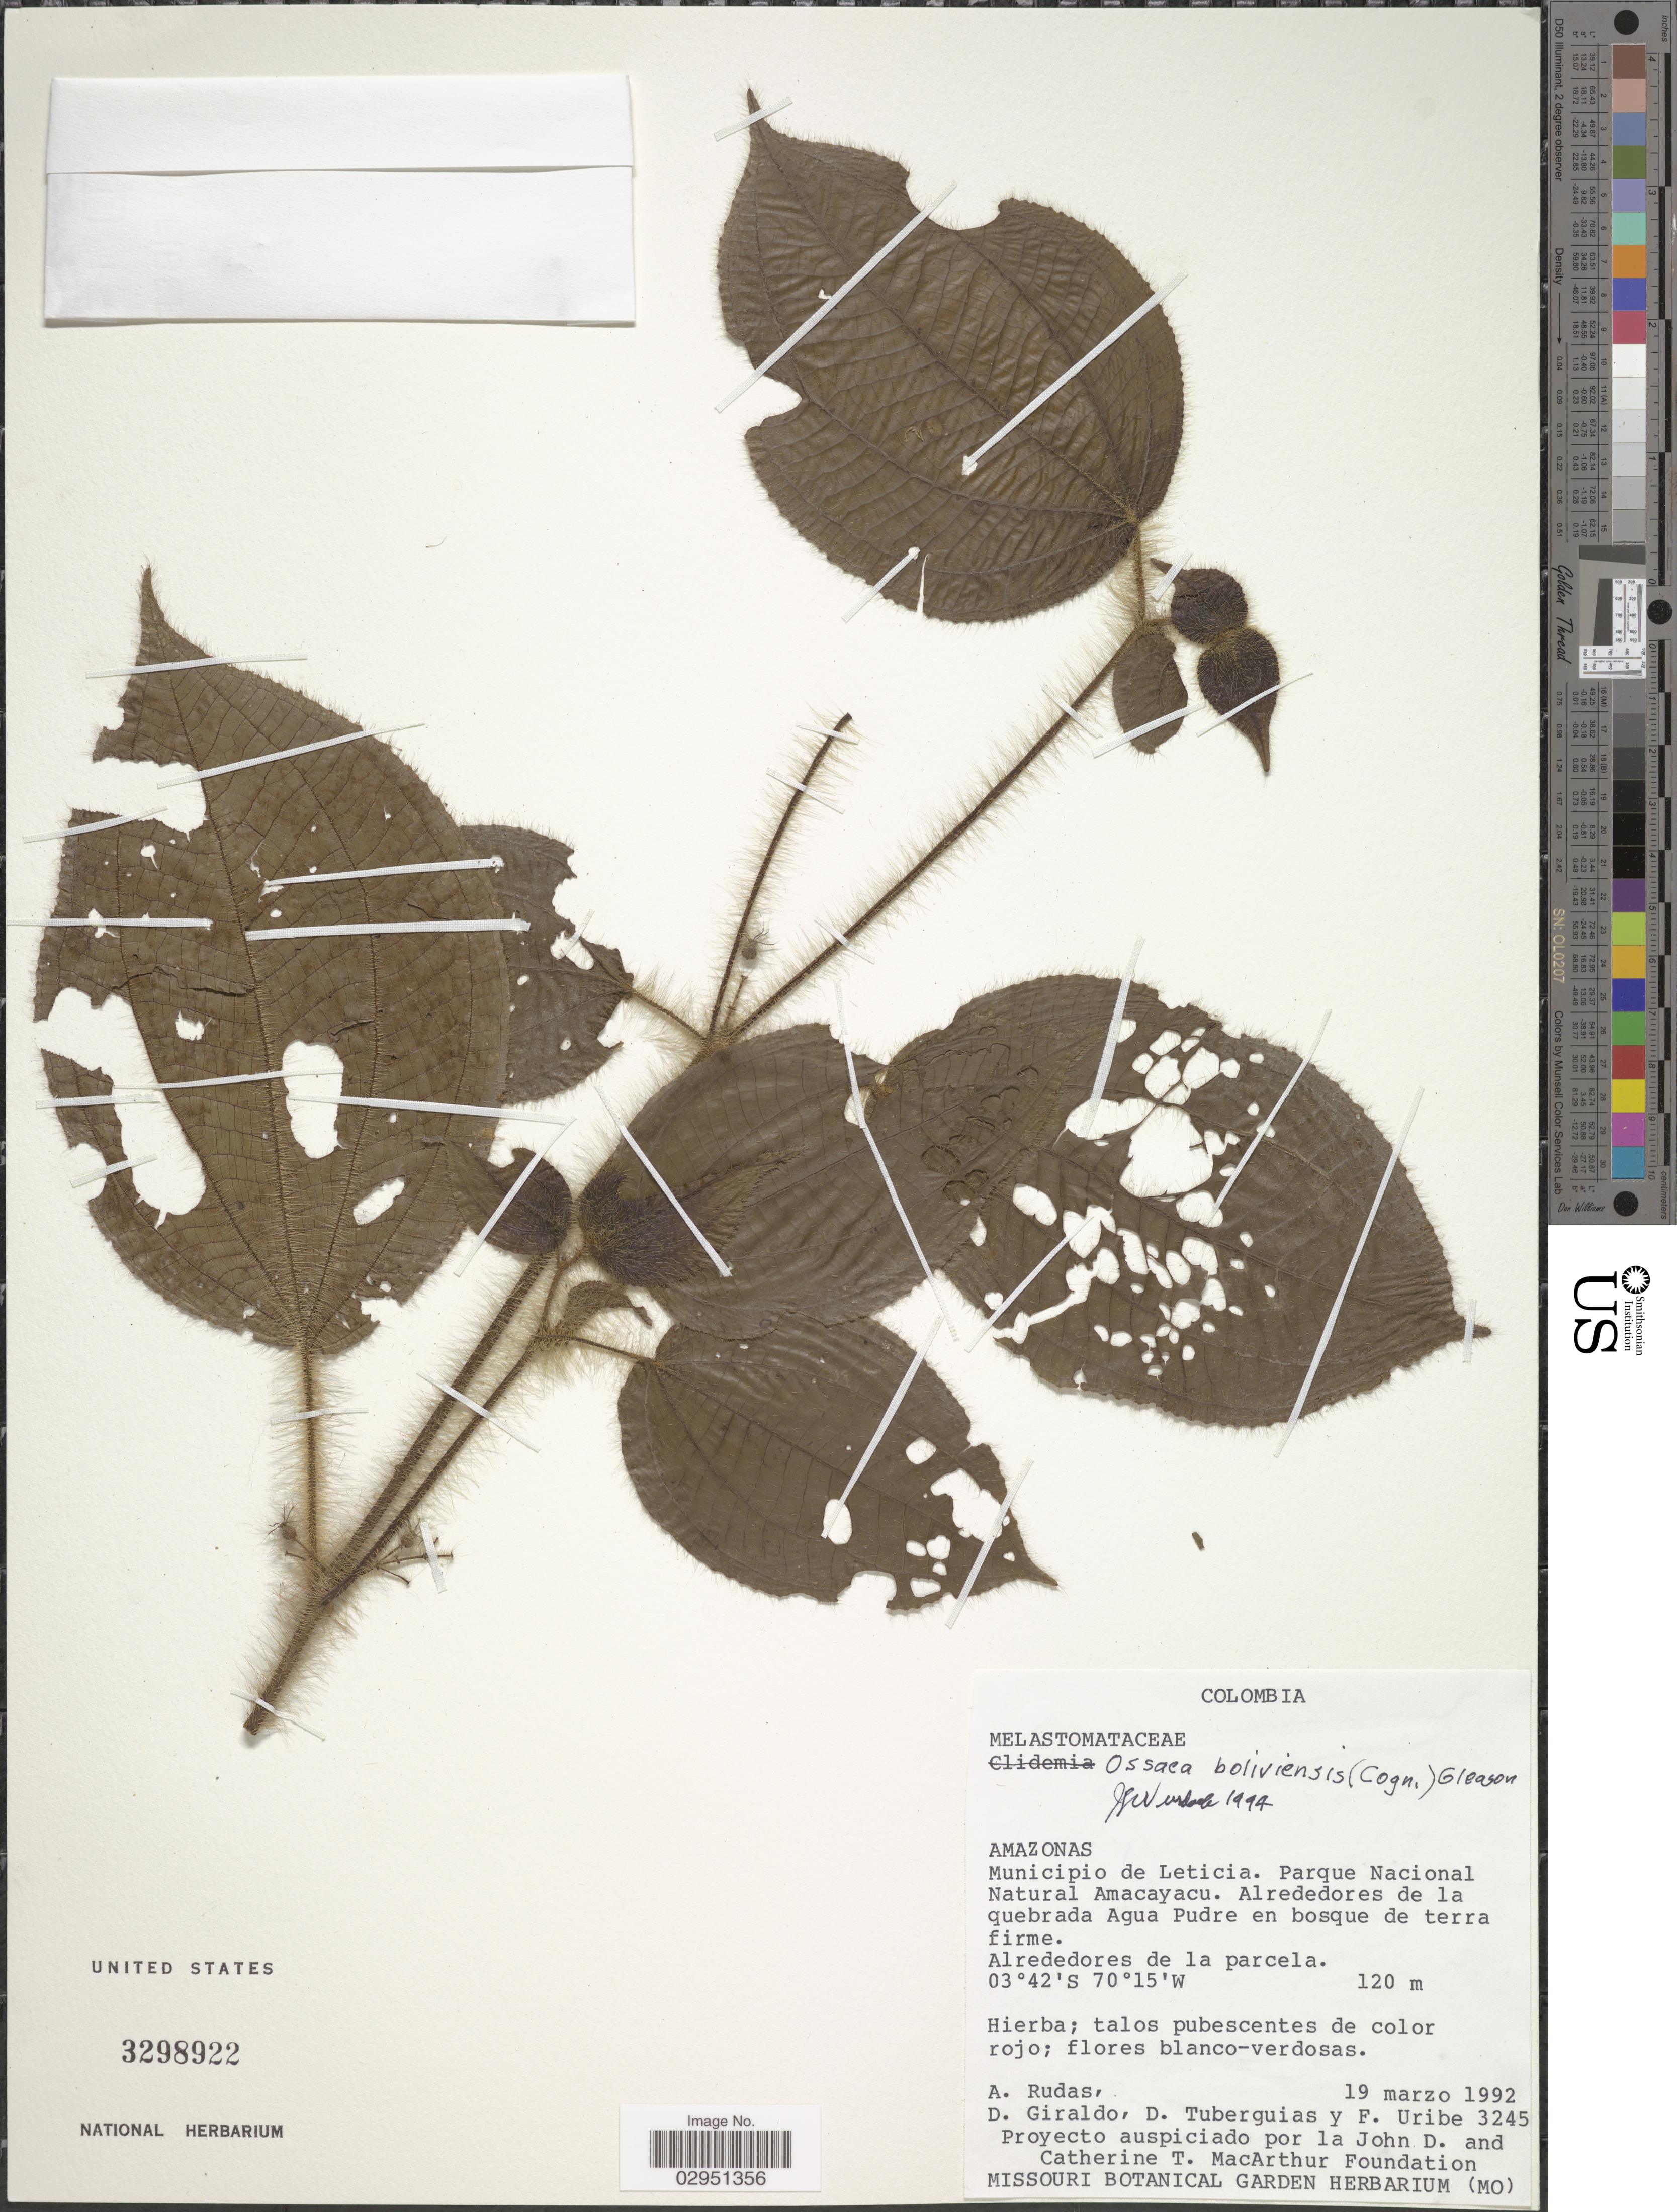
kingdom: Plantae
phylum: Tracheophyta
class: Magnoliopsida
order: Myrtales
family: Melastomataceae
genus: Ossaea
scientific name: Ossaea boliviensis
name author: (Cogn.) Gleason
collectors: A. Rudas, D. Giraldo, D. Tuberguias & F. Uribe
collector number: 3245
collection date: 1992-03-19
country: Colombia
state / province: Amazônas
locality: Municipio de Leticia, Parque Nacional Natural Amacayacu, Alrededores de la quebrada Agua Pudre en bosque de terra firme.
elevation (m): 120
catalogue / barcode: US 3298922